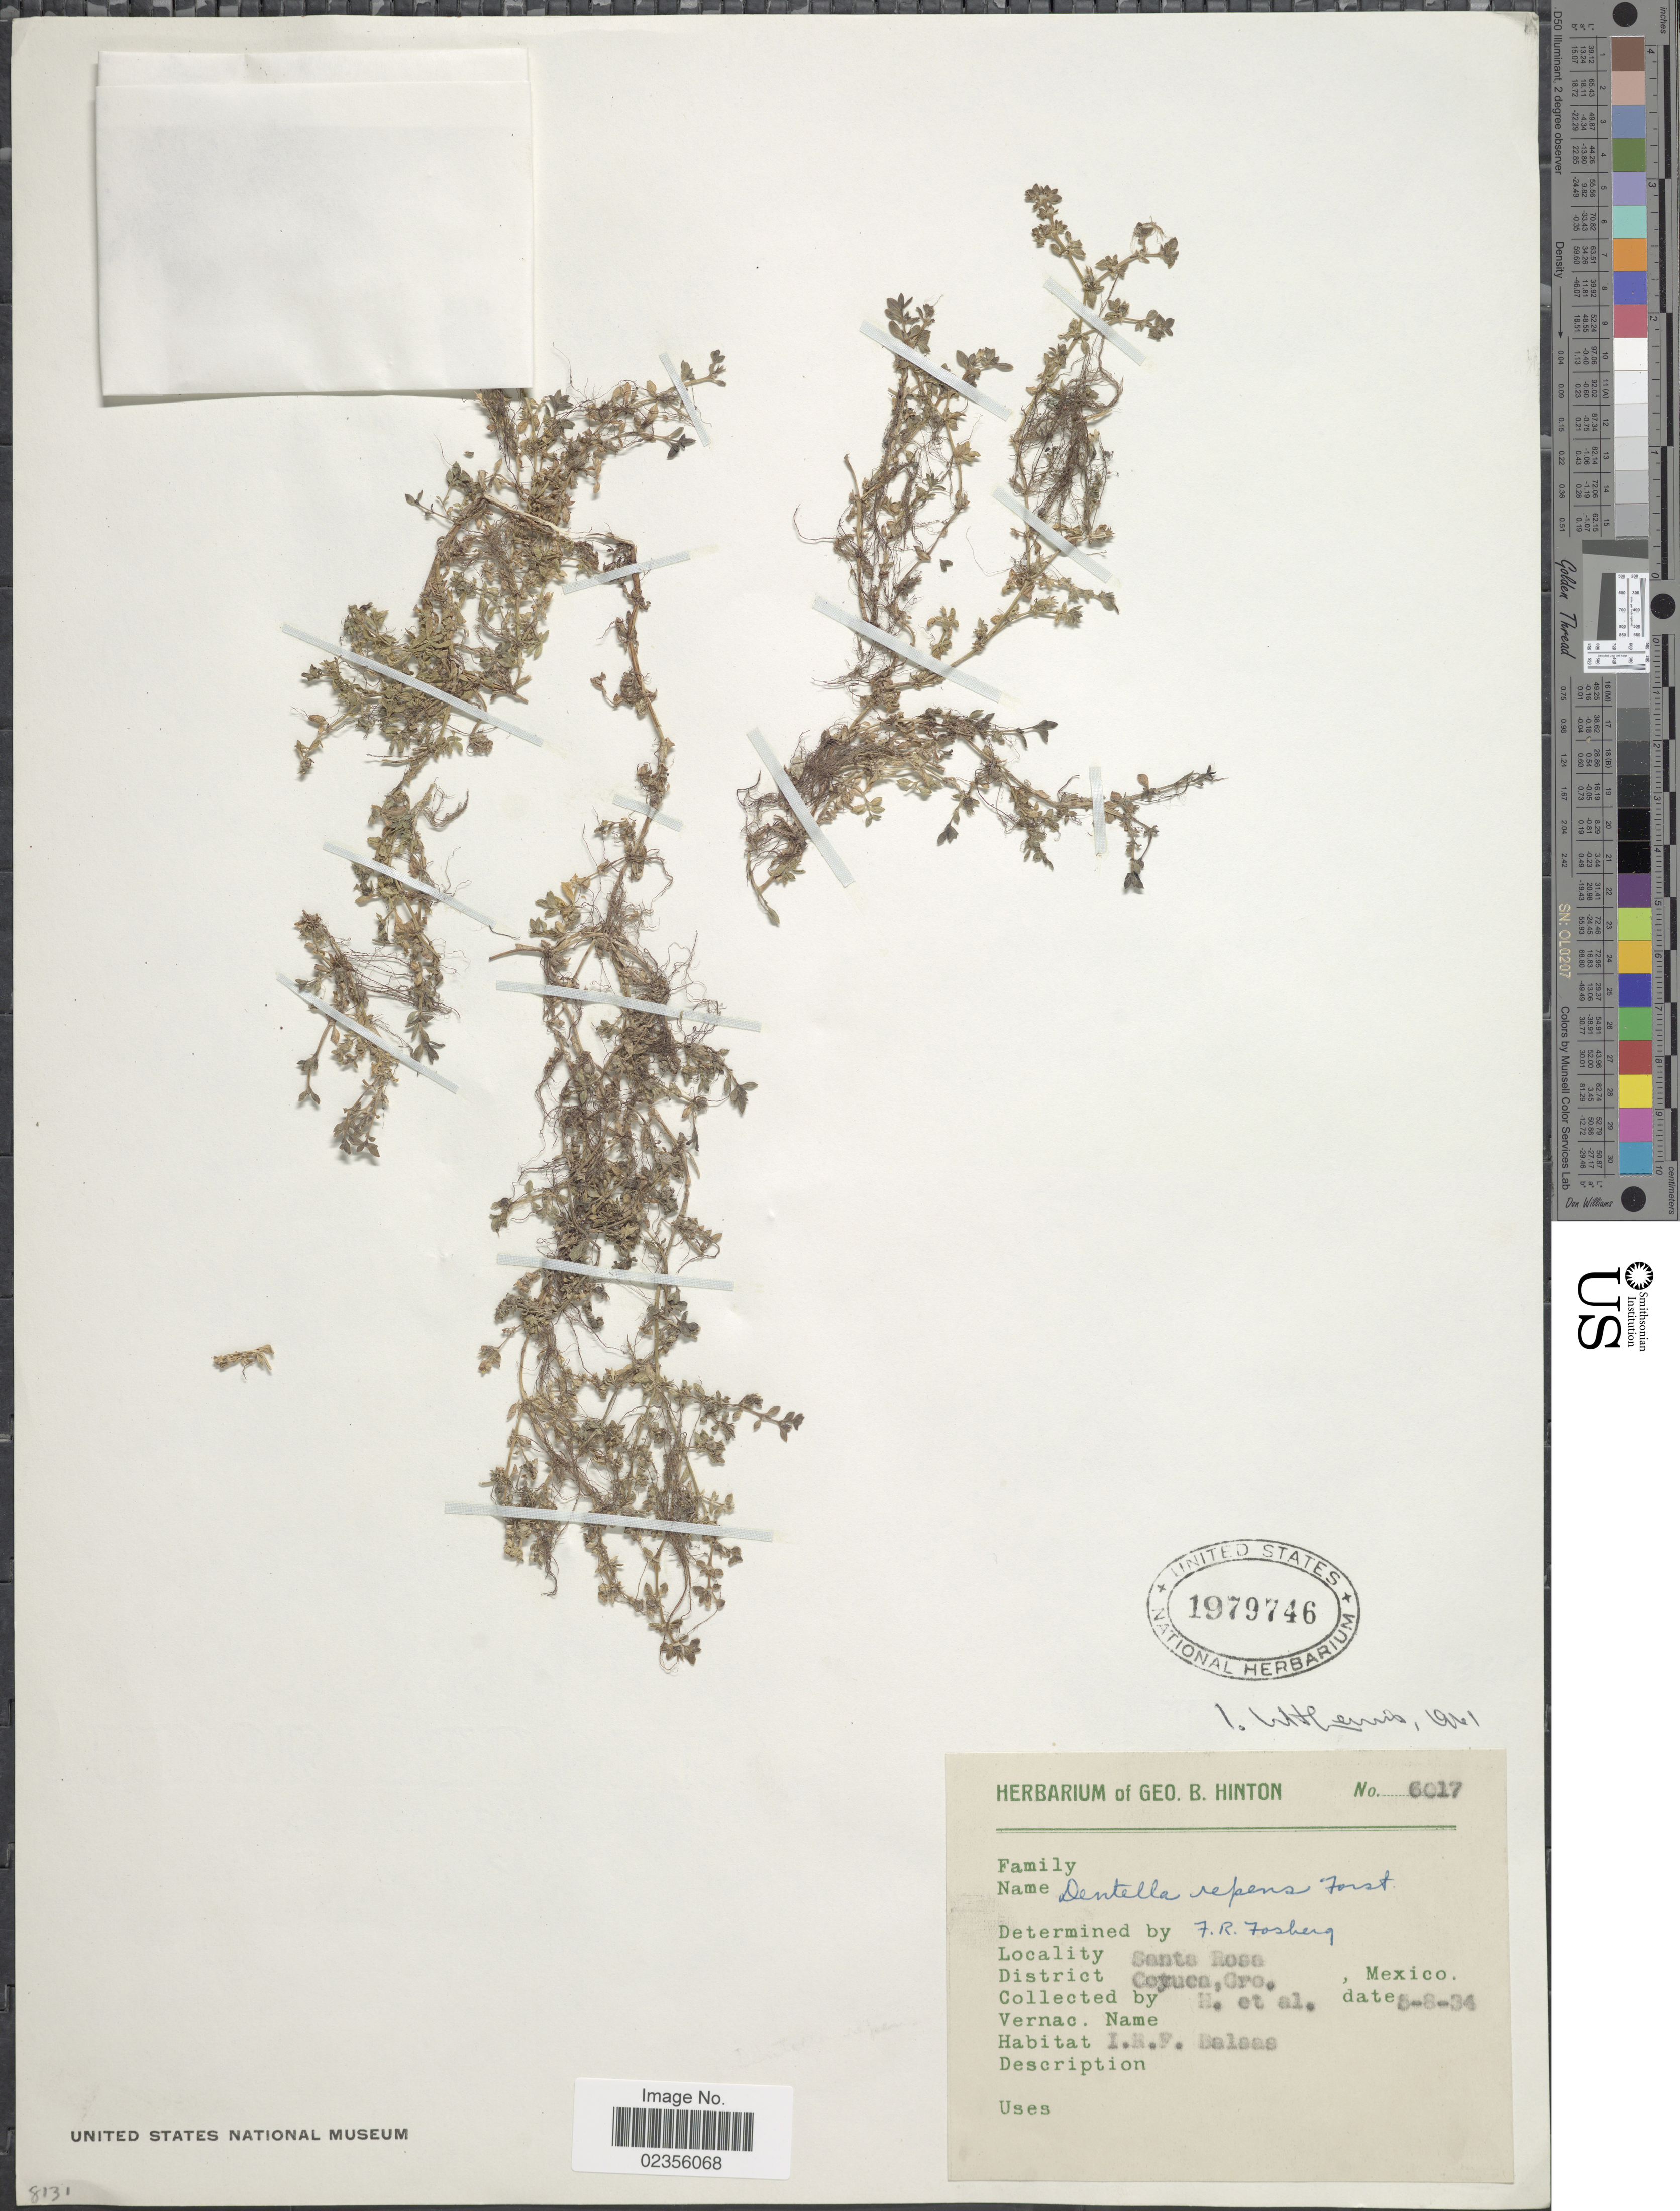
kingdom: Plantae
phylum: Tracheophyta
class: Magnoliopsida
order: Gentianales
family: Rubiaceae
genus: Dentella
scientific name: Dentella repens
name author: J.R. Forst. & G. Forst.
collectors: G. B. Hinton & et al.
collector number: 6017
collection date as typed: Transcribed d/m/y: 8/5/34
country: Mexico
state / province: Guerrero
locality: Santa Rosa. District Coyuca, Gro.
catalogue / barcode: US 1979746